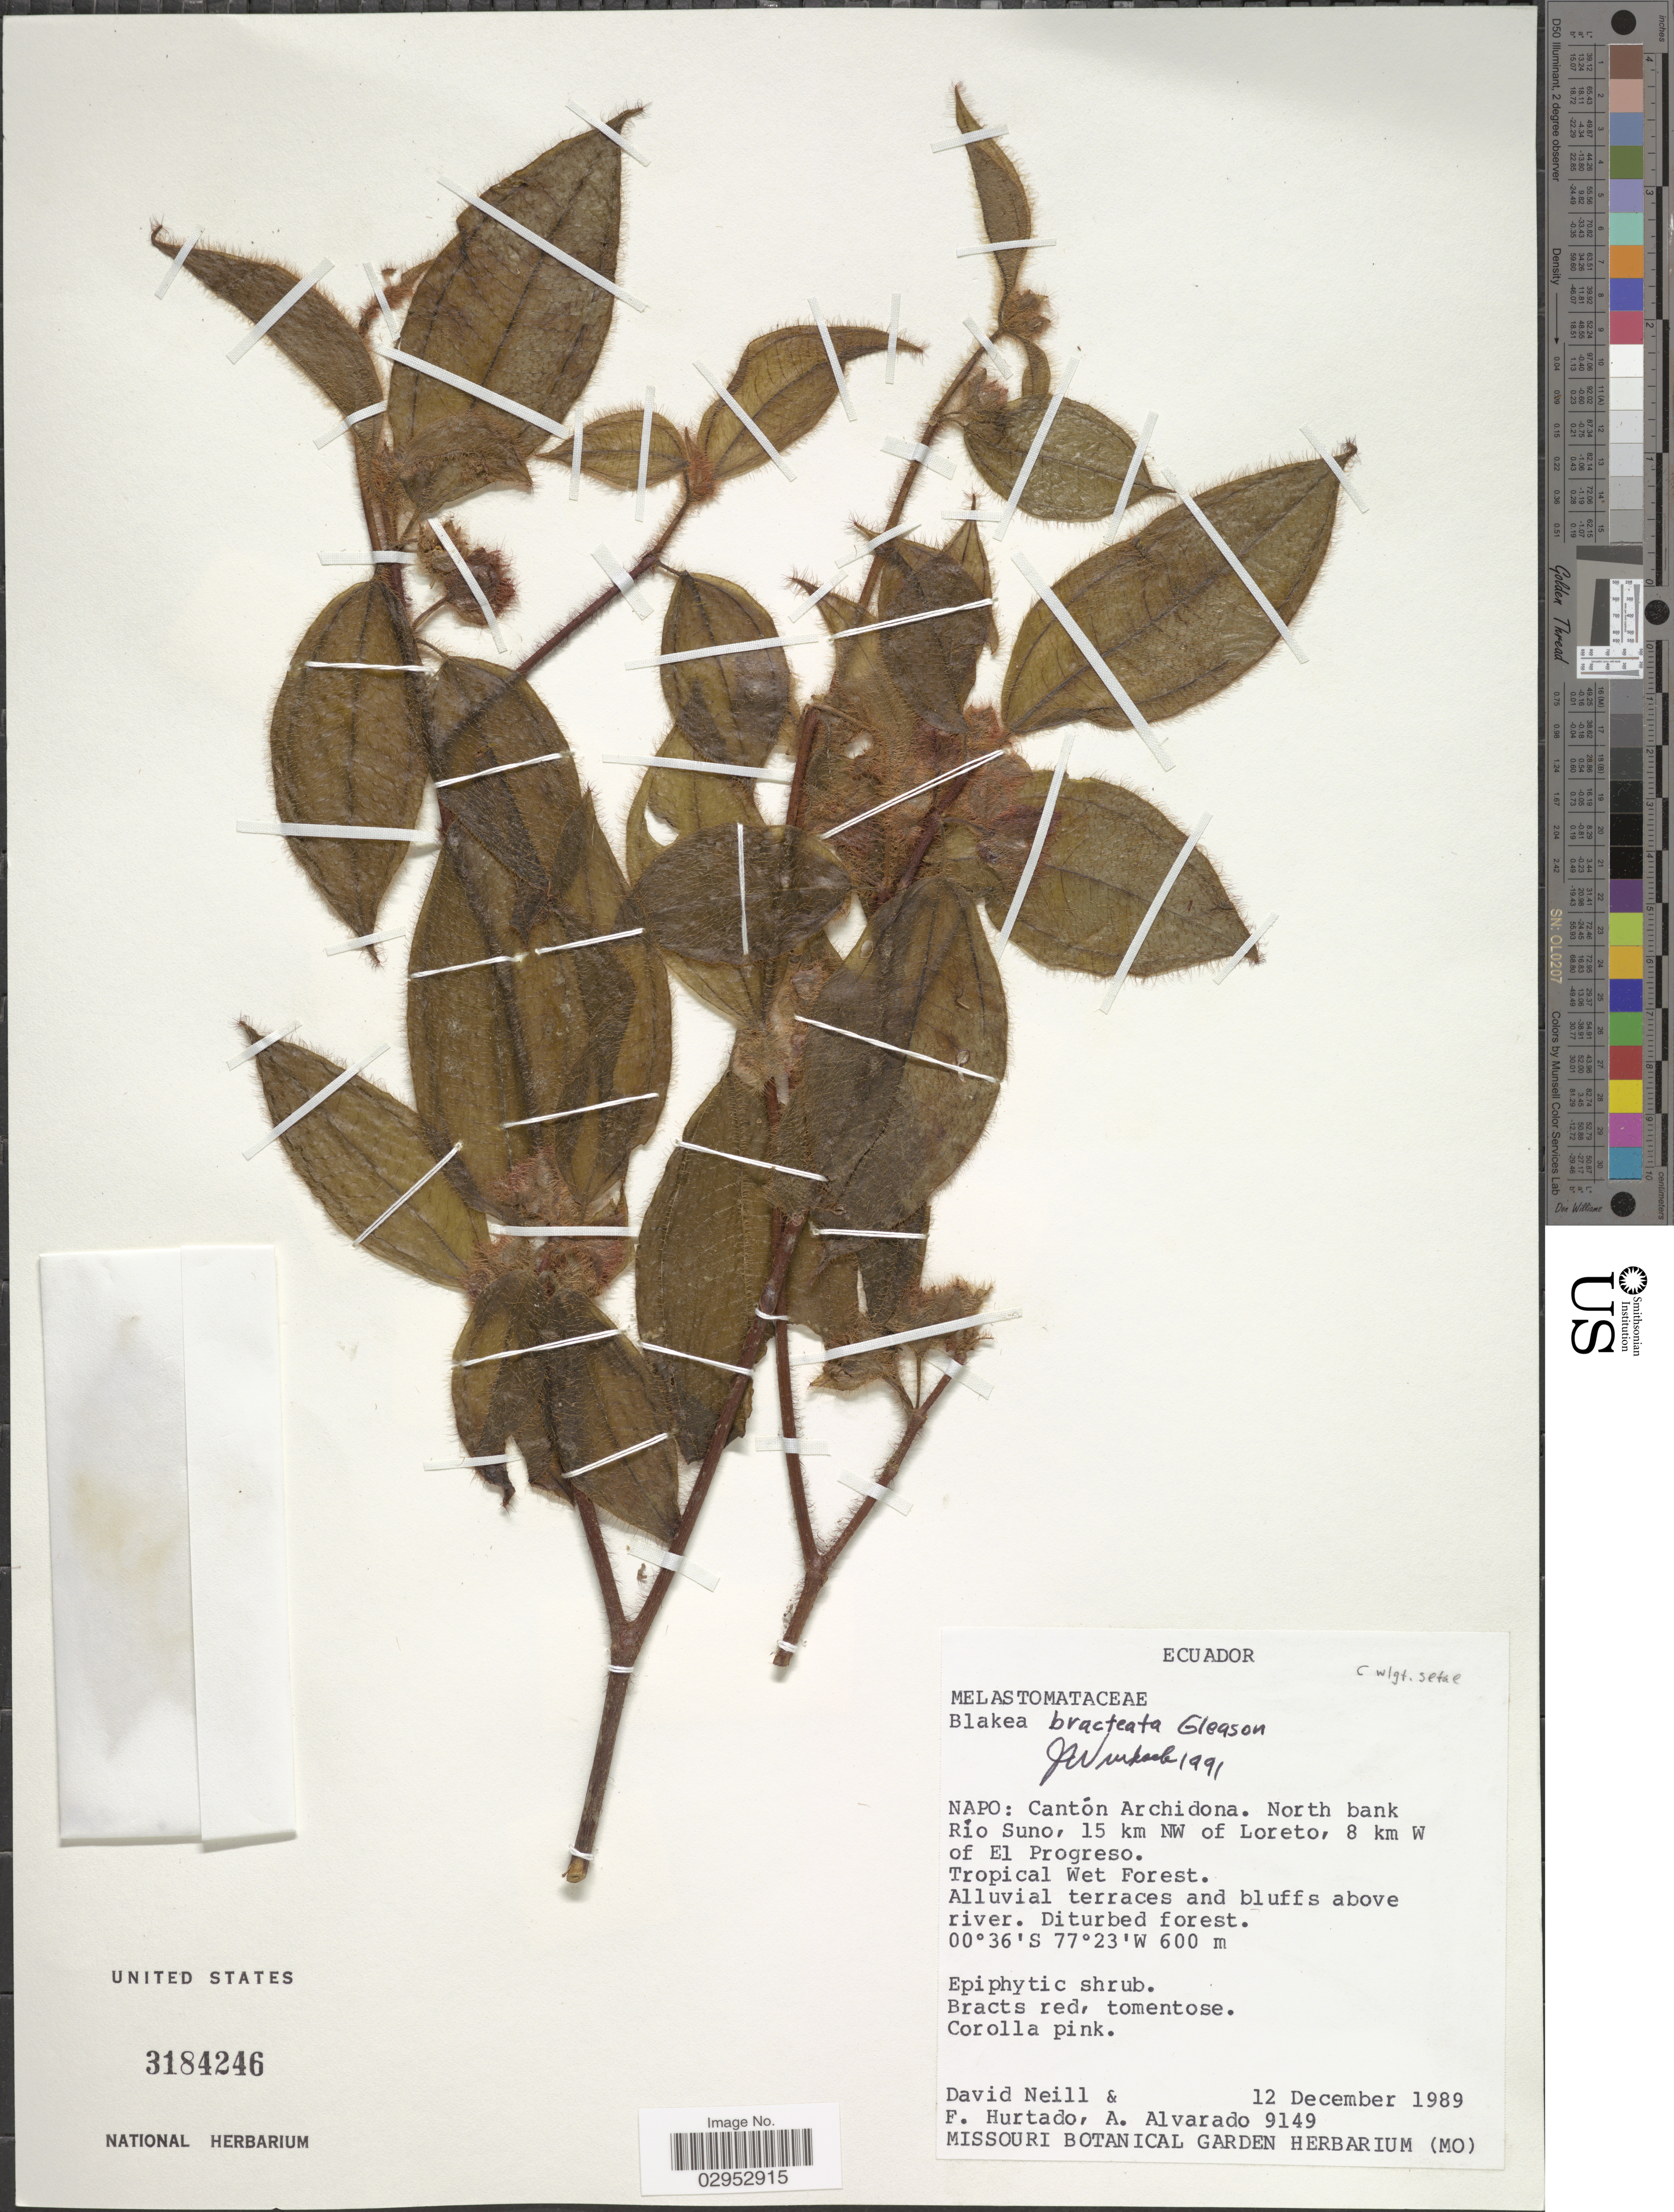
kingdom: Plantae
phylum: Tracheophyta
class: Magnoliopsida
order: Myrtales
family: Melastomataceae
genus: Blakea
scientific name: Blakea bracteata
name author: Gleason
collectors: D. Neill, F. Hurtado & A. Alvarado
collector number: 9149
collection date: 1989-12-12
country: Ecuador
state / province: Napo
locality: Cantón Archidona. North bank Río Suno, 15 km NW of Loreto, 8 km W of El Progreso.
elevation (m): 600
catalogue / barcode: US 3184246